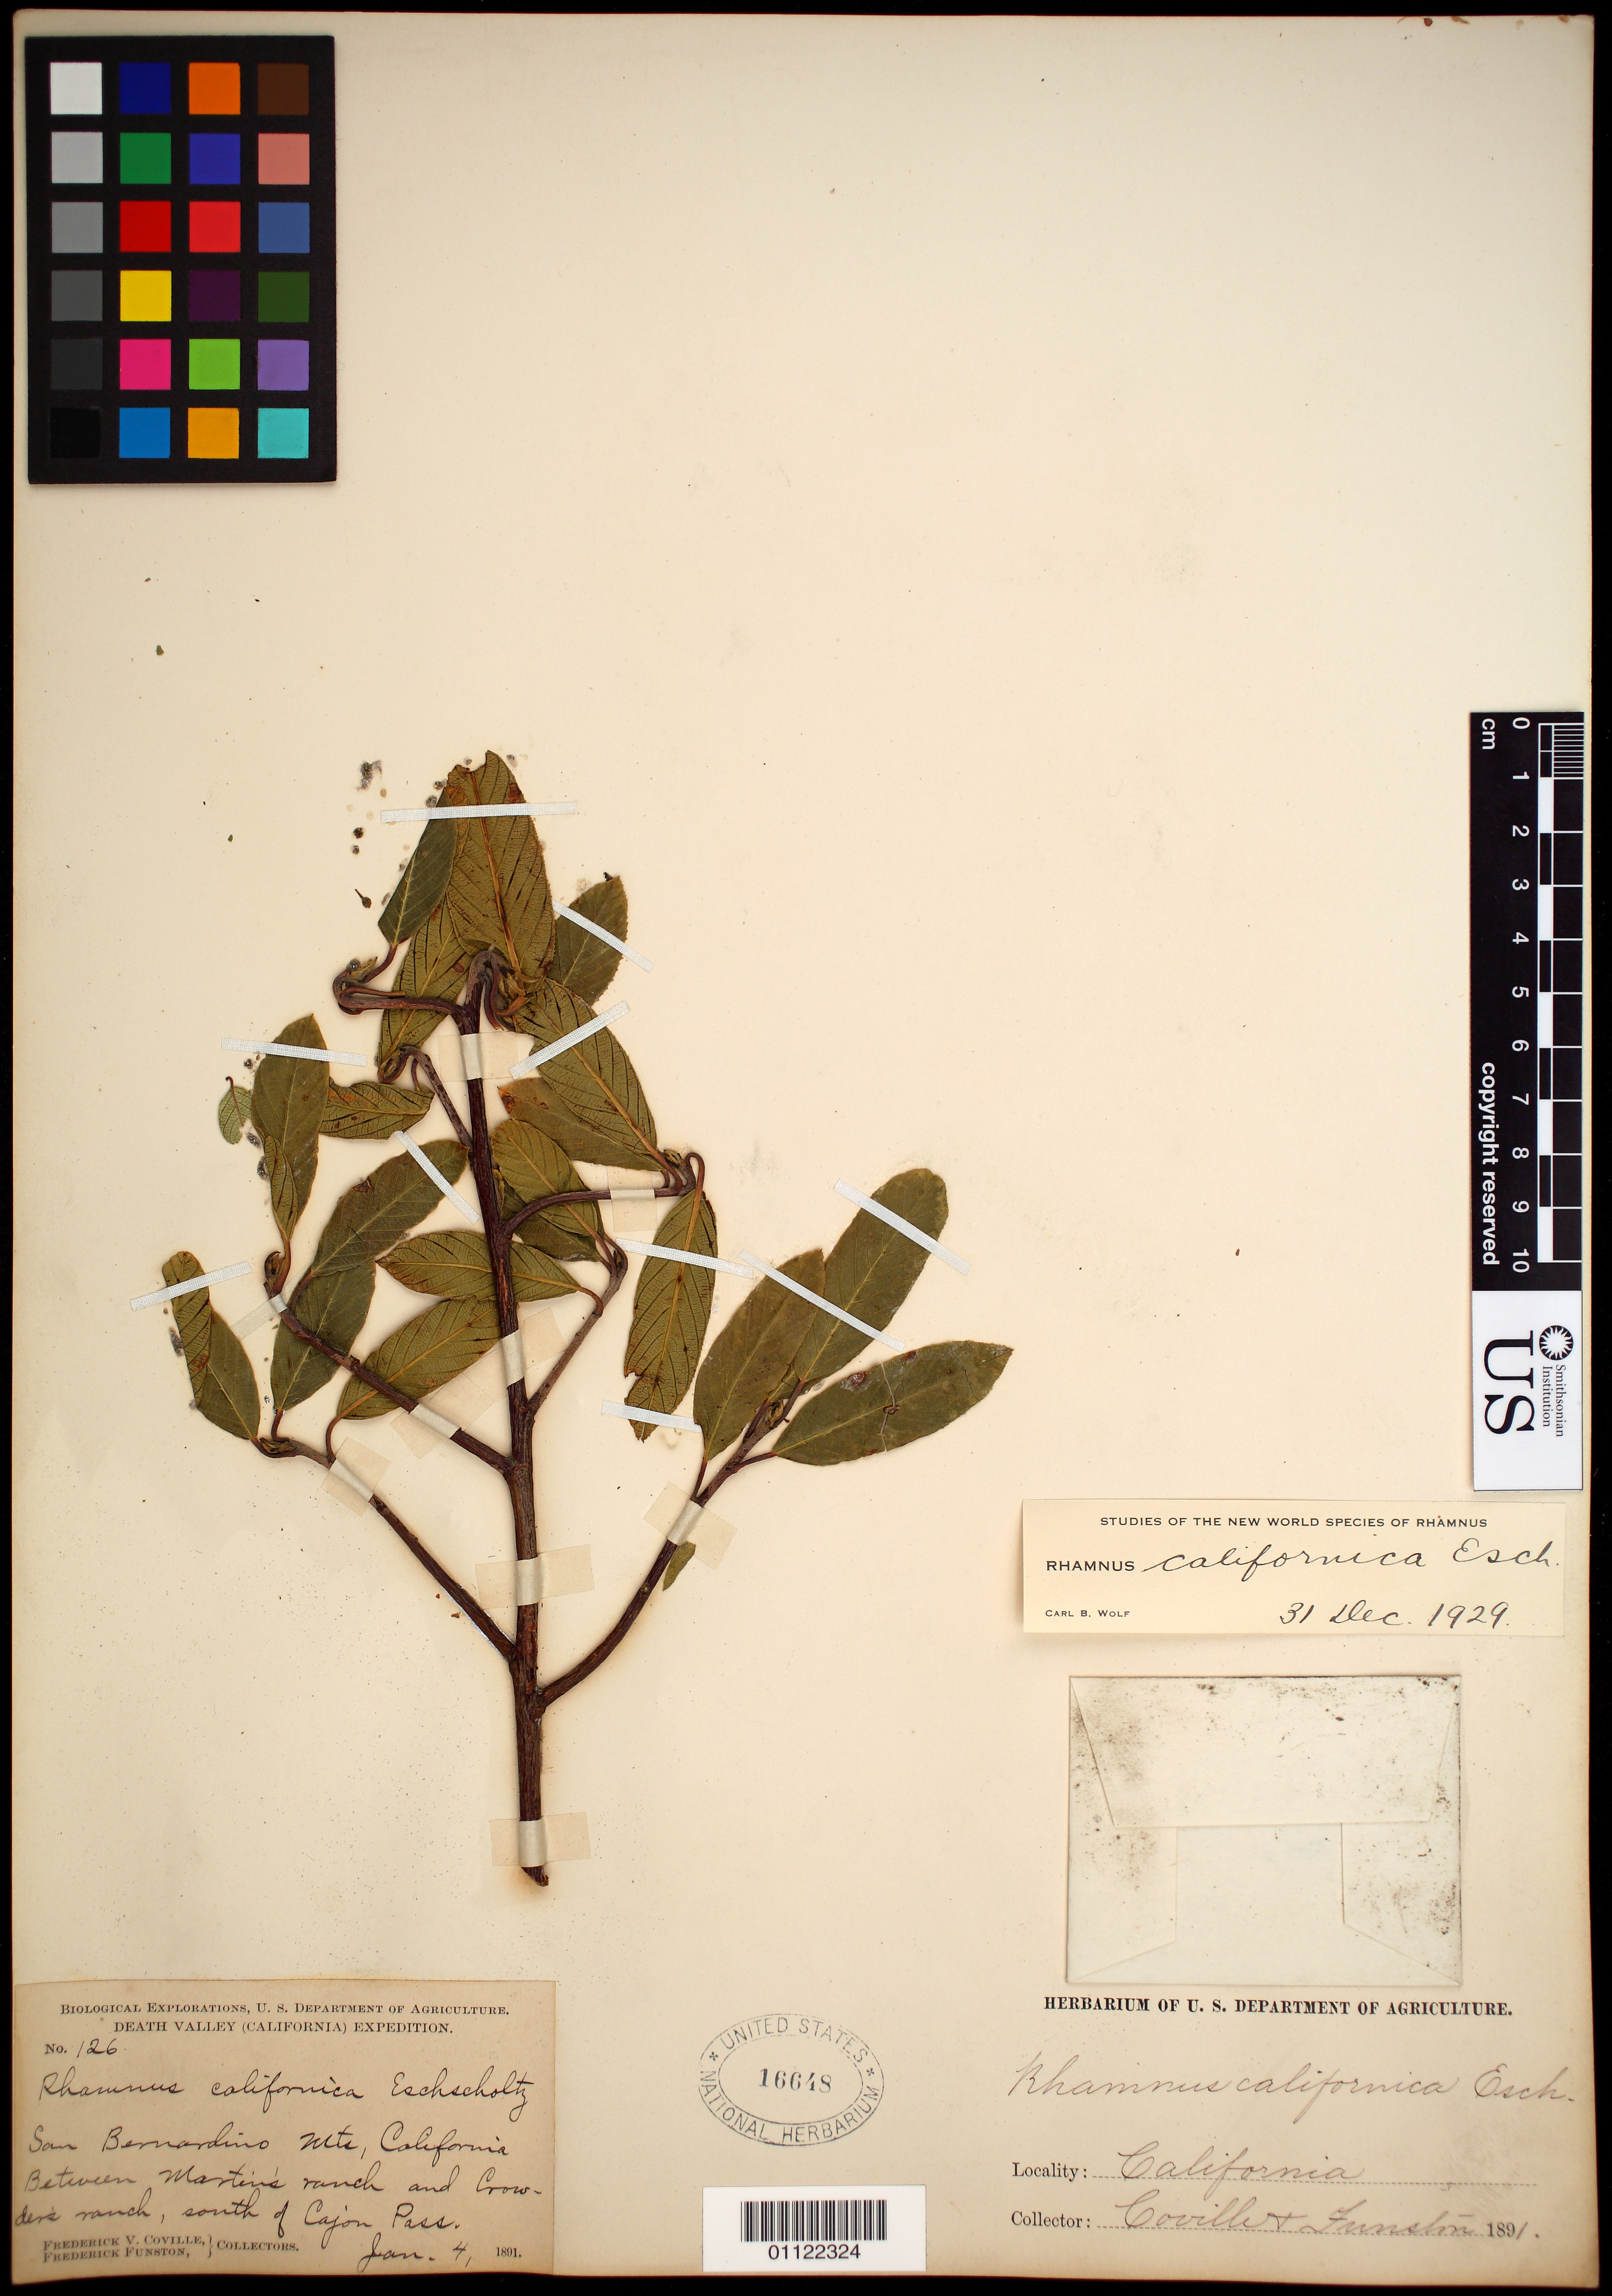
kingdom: Plantae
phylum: Tracheophyta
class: Magnoliopsida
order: Rosales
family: Rhamnaceae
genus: Frangula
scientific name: Frangula californica subsp. californica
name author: (Eschsch.) A. Gray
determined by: Strong, Mark T., (BOT), Smithsonian Institution - National Museum of Natural History (UNITED STATES)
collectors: F. V. Coville & F. Funston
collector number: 126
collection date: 1891-01-04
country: United States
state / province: California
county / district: San Bernardino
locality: San Bernardino Mts., between Martin's Ranch and Crowder's Ranch, south of Cajon Pass.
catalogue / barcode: US 16648